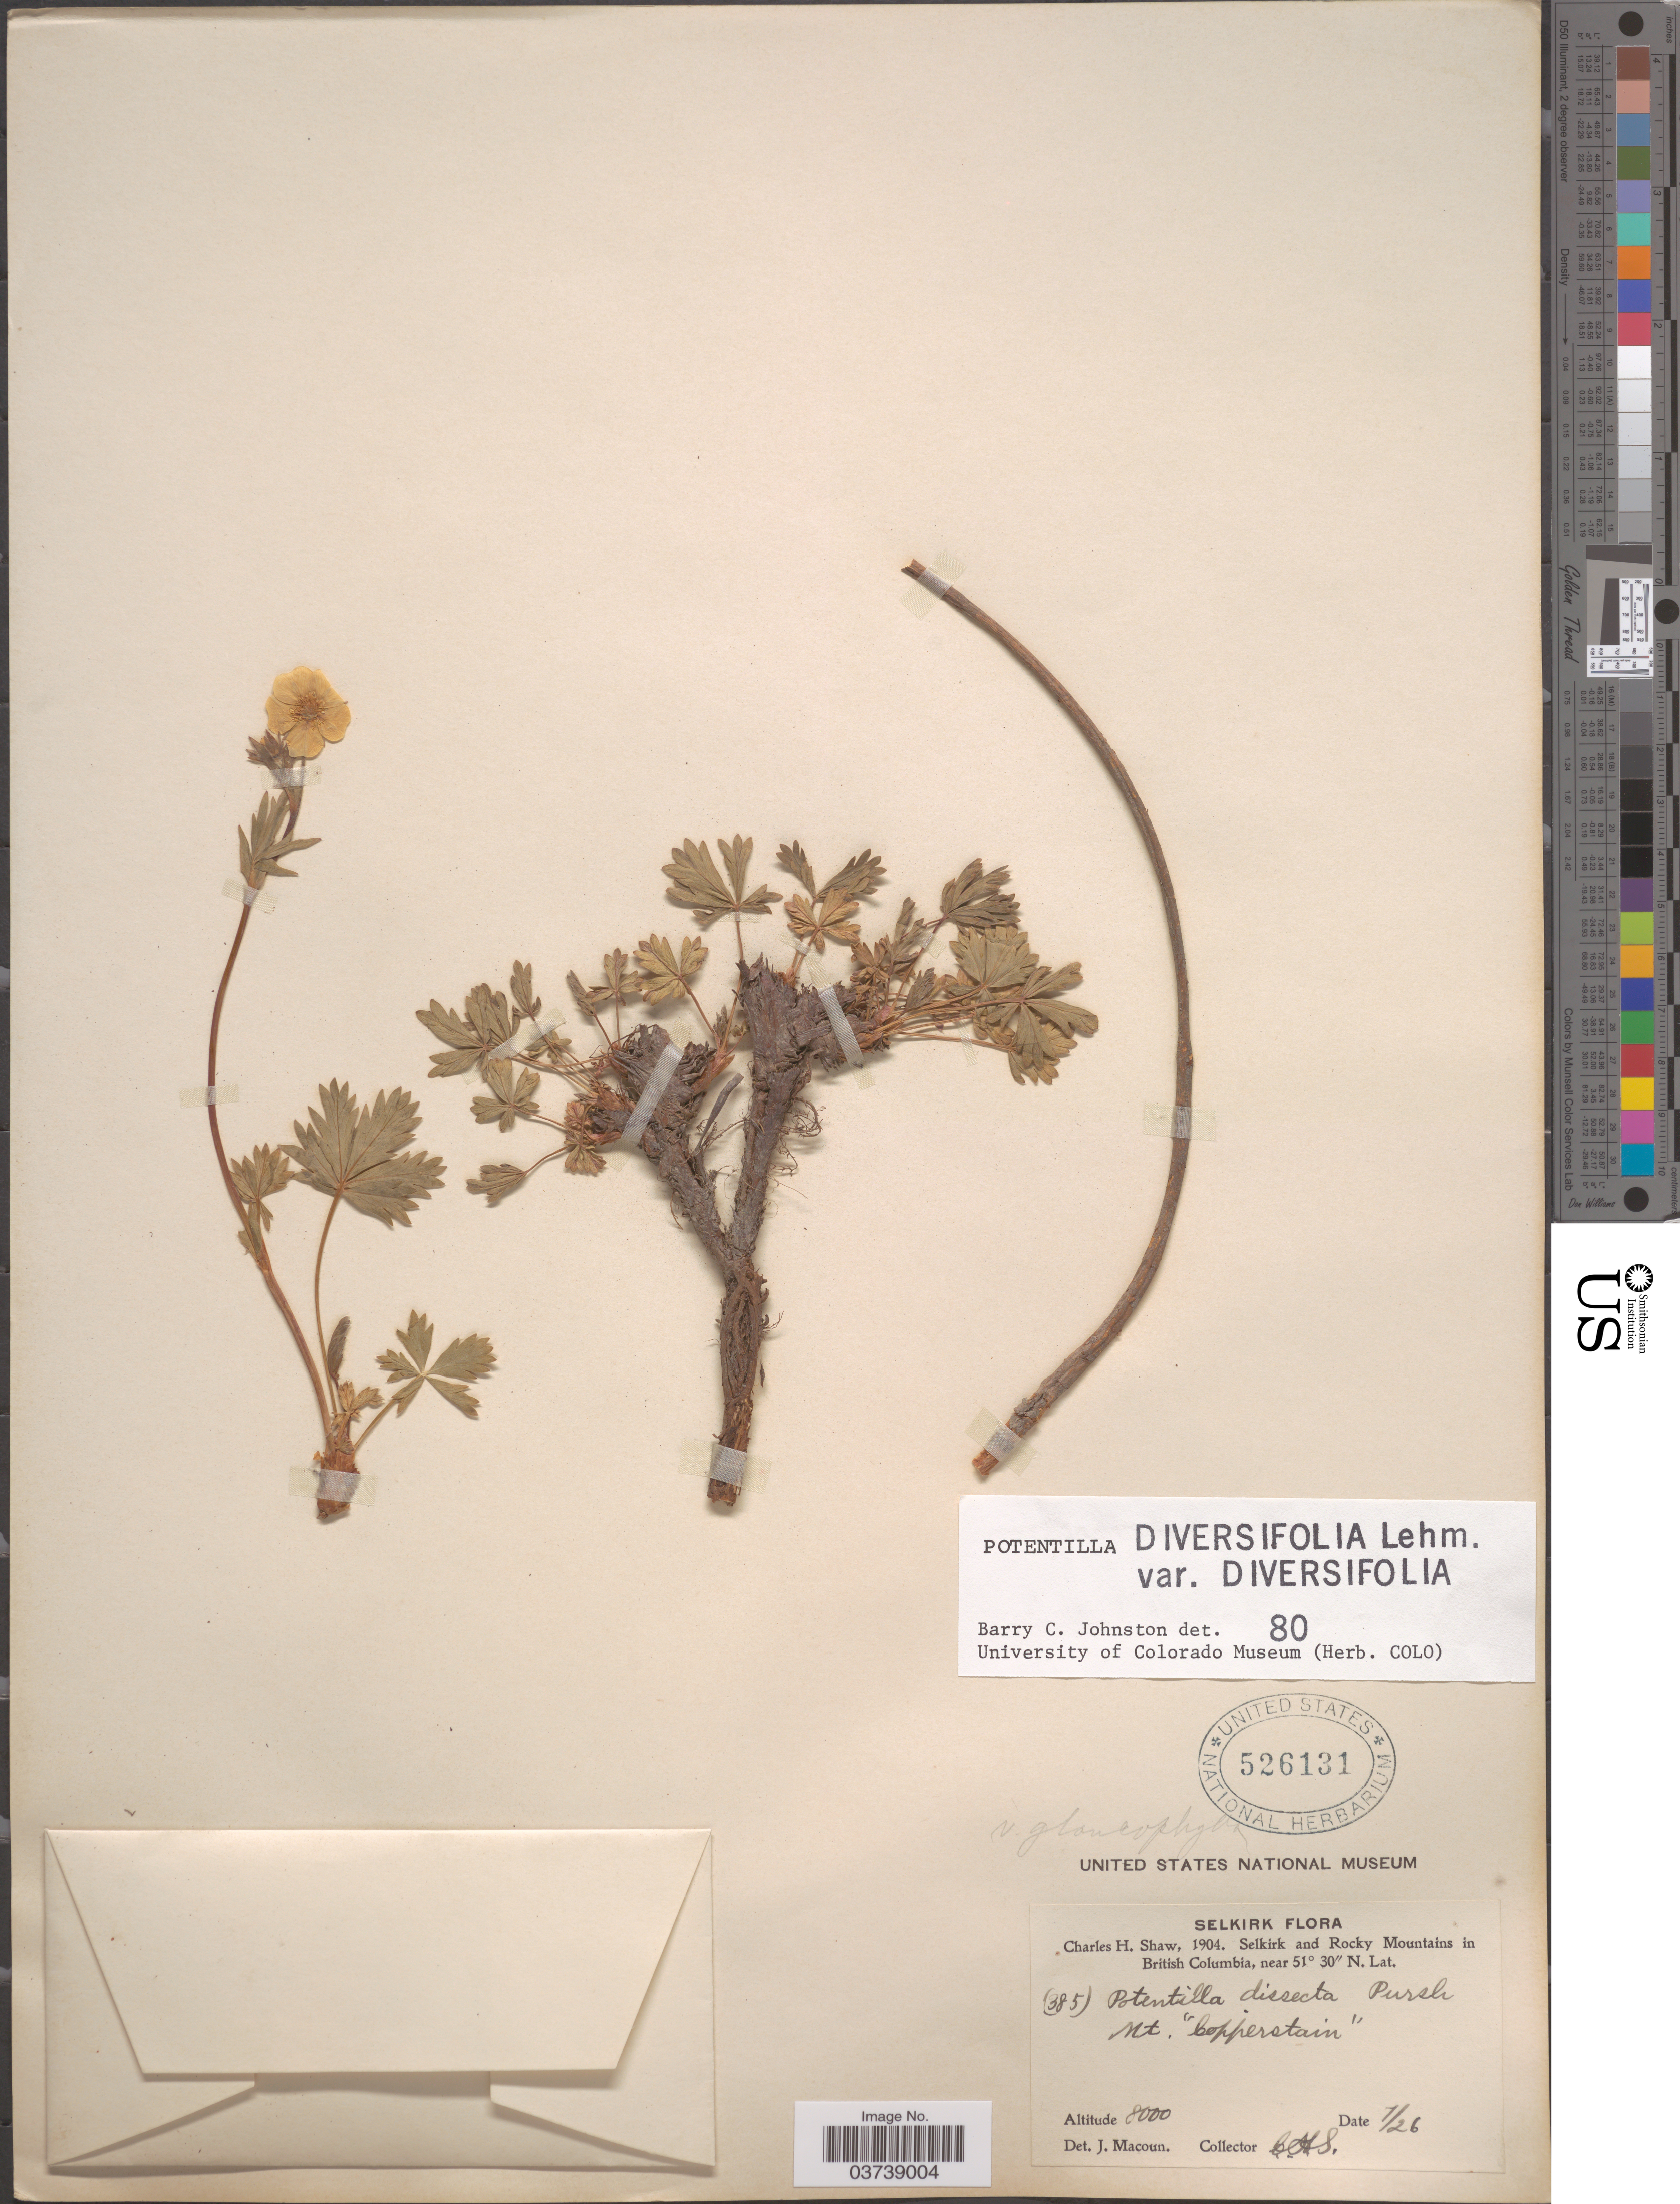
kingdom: Plantae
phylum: Tracheophyta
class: Magnoliopsida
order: Rosales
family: Rosaceae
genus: Potentilla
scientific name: Potentilla diversifolia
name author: Lehm.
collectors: C. H. Shaw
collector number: (385)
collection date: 1904-07-26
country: Canada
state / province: British Columbia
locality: Selkirk. Selkirk and Rocky Mountains in British Columbia. Mt. "Copperstain".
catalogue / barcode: US 526131